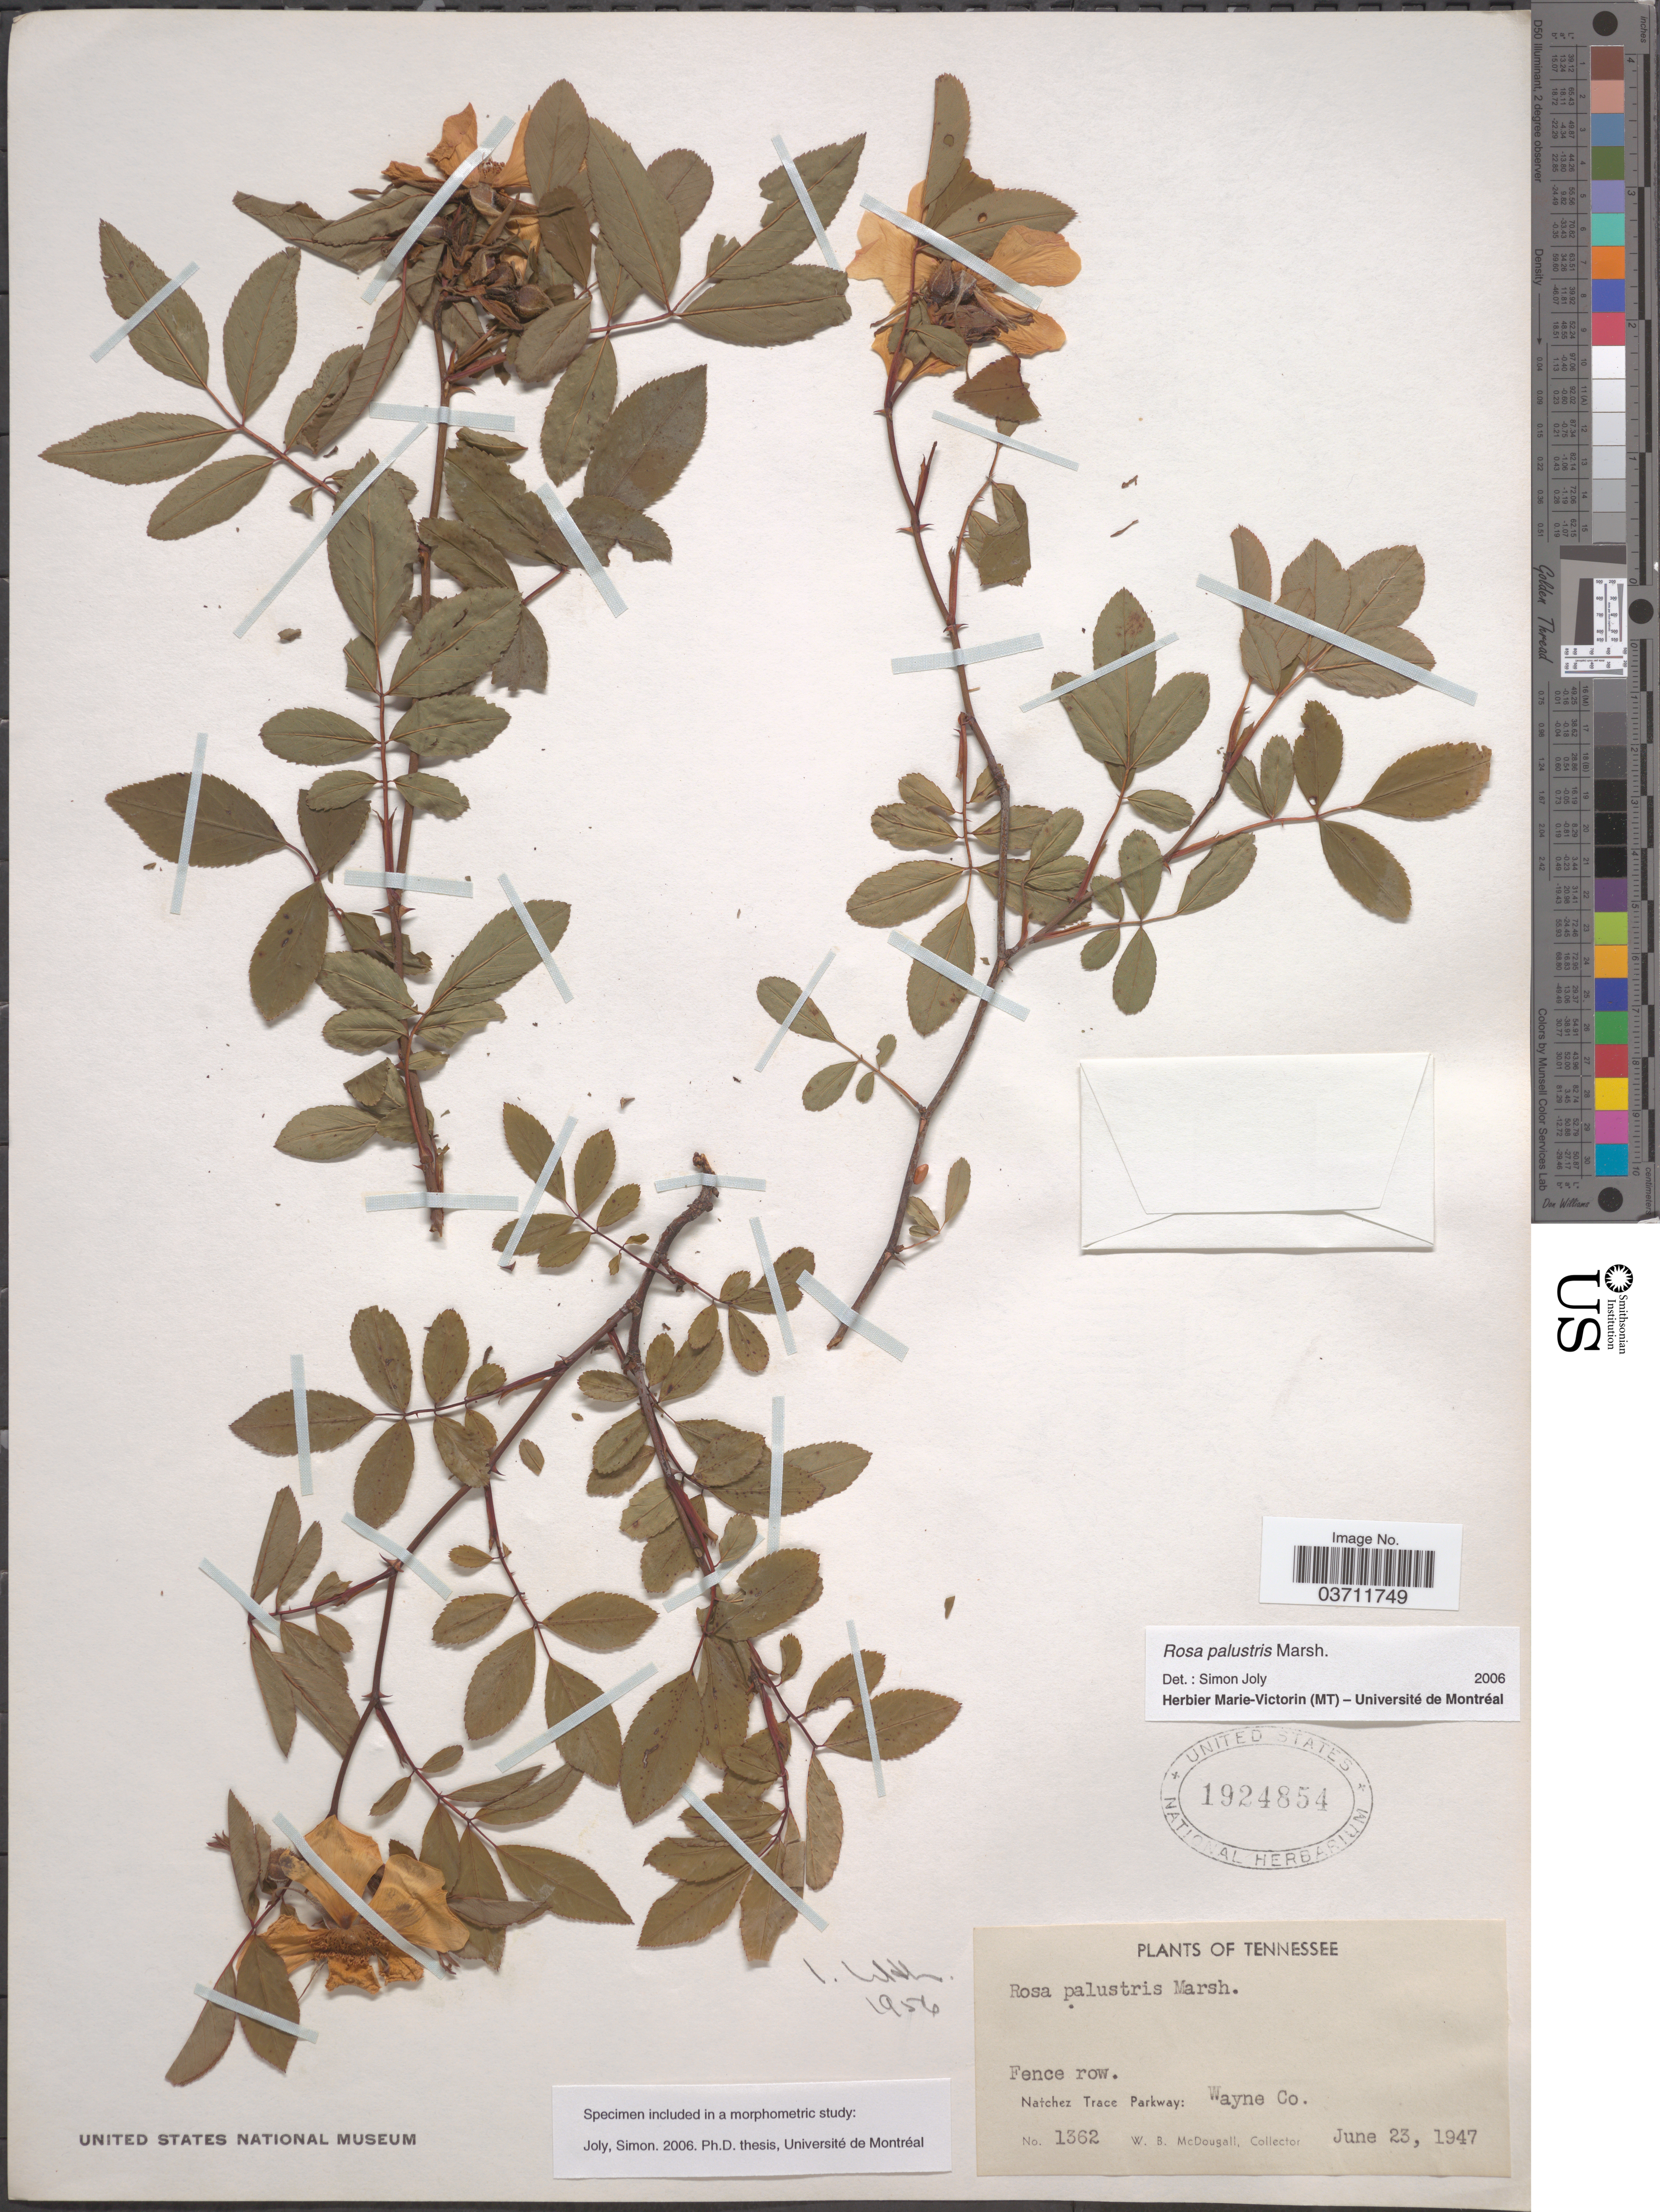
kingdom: Plantae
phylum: Tracheophyta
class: Magnoliopsida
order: Rosales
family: Rosaceae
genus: Rosa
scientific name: Rosa palustris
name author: Marshall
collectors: W. B. McDougall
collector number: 1362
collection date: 1947-06-23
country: United States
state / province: Tennessee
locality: Natchez Trace Parkway: Wayne Co.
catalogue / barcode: US 1924854